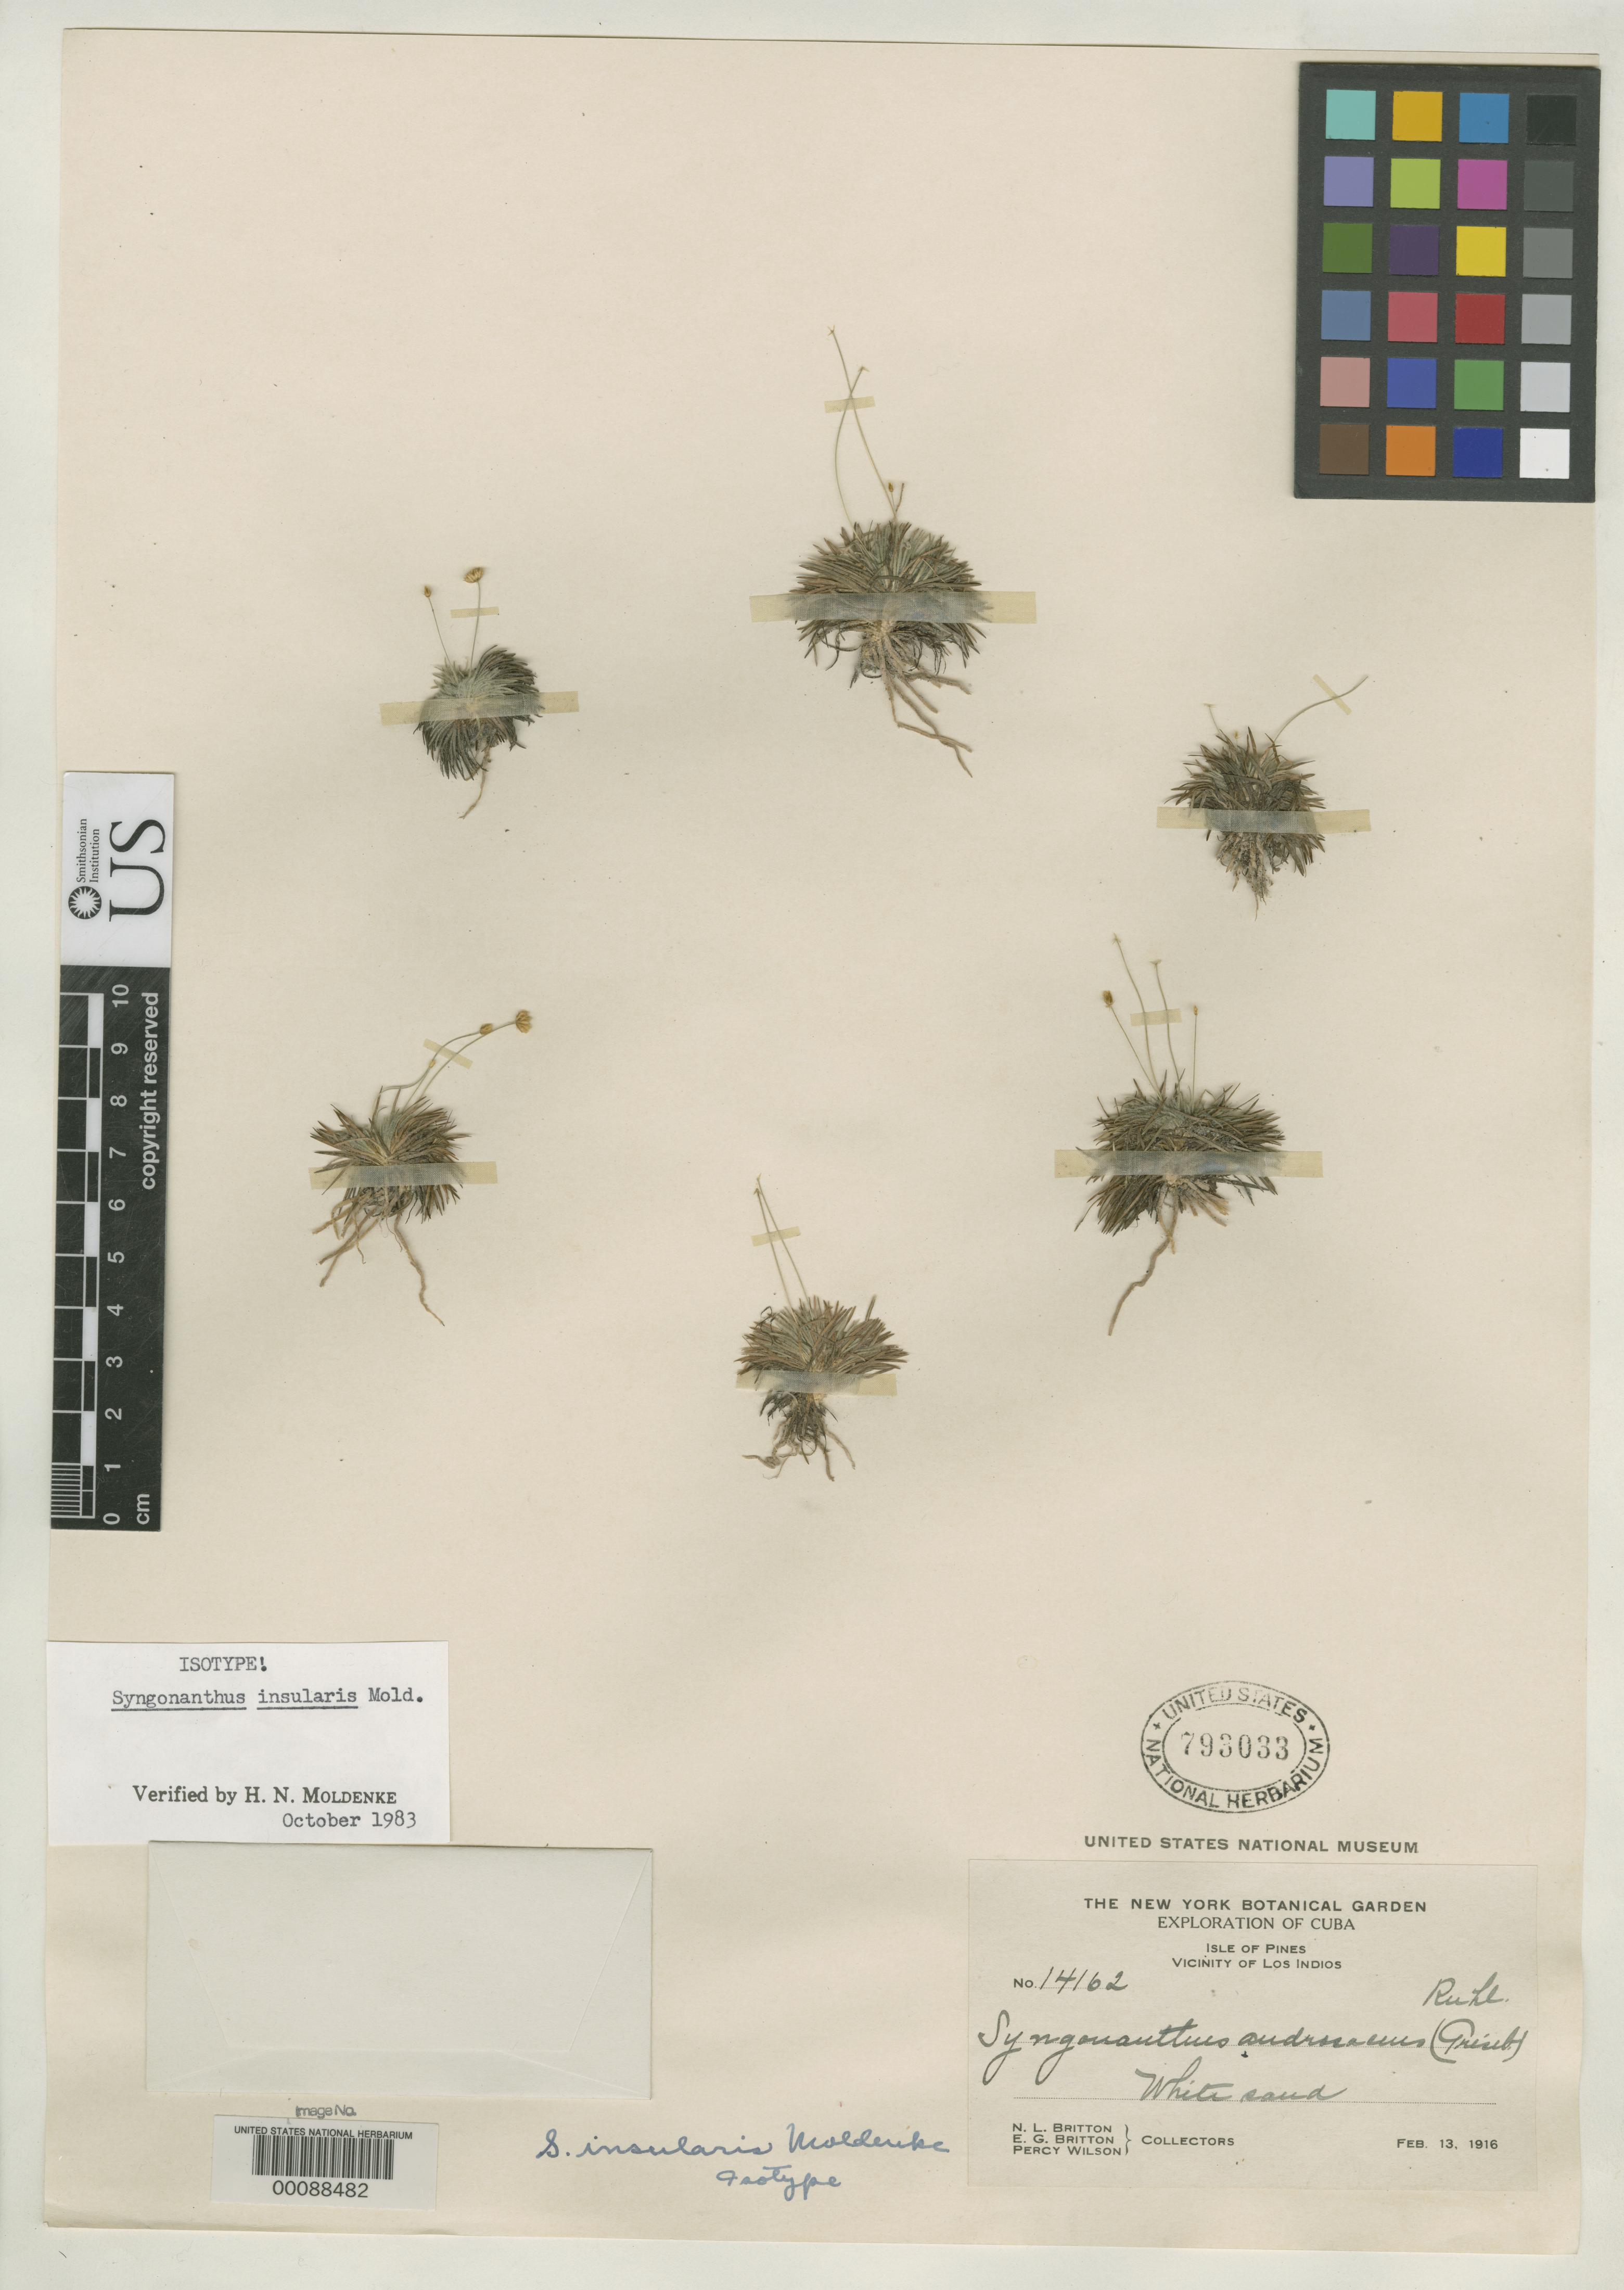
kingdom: Plantae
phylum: Tracheophyta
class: Liliopsida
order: Poales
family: Eriocaulaceae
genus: Syngonanthus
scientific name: Syngonanthus insularis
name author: Moldenke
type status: Isotype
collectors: N. Britton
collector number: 14162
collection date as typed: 13 Feb 1916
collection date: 1916-02-13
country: Cuba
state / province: Isla de La Juventud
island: Isla de La Juventud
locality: Near Los Indios.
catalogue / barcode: US 793033